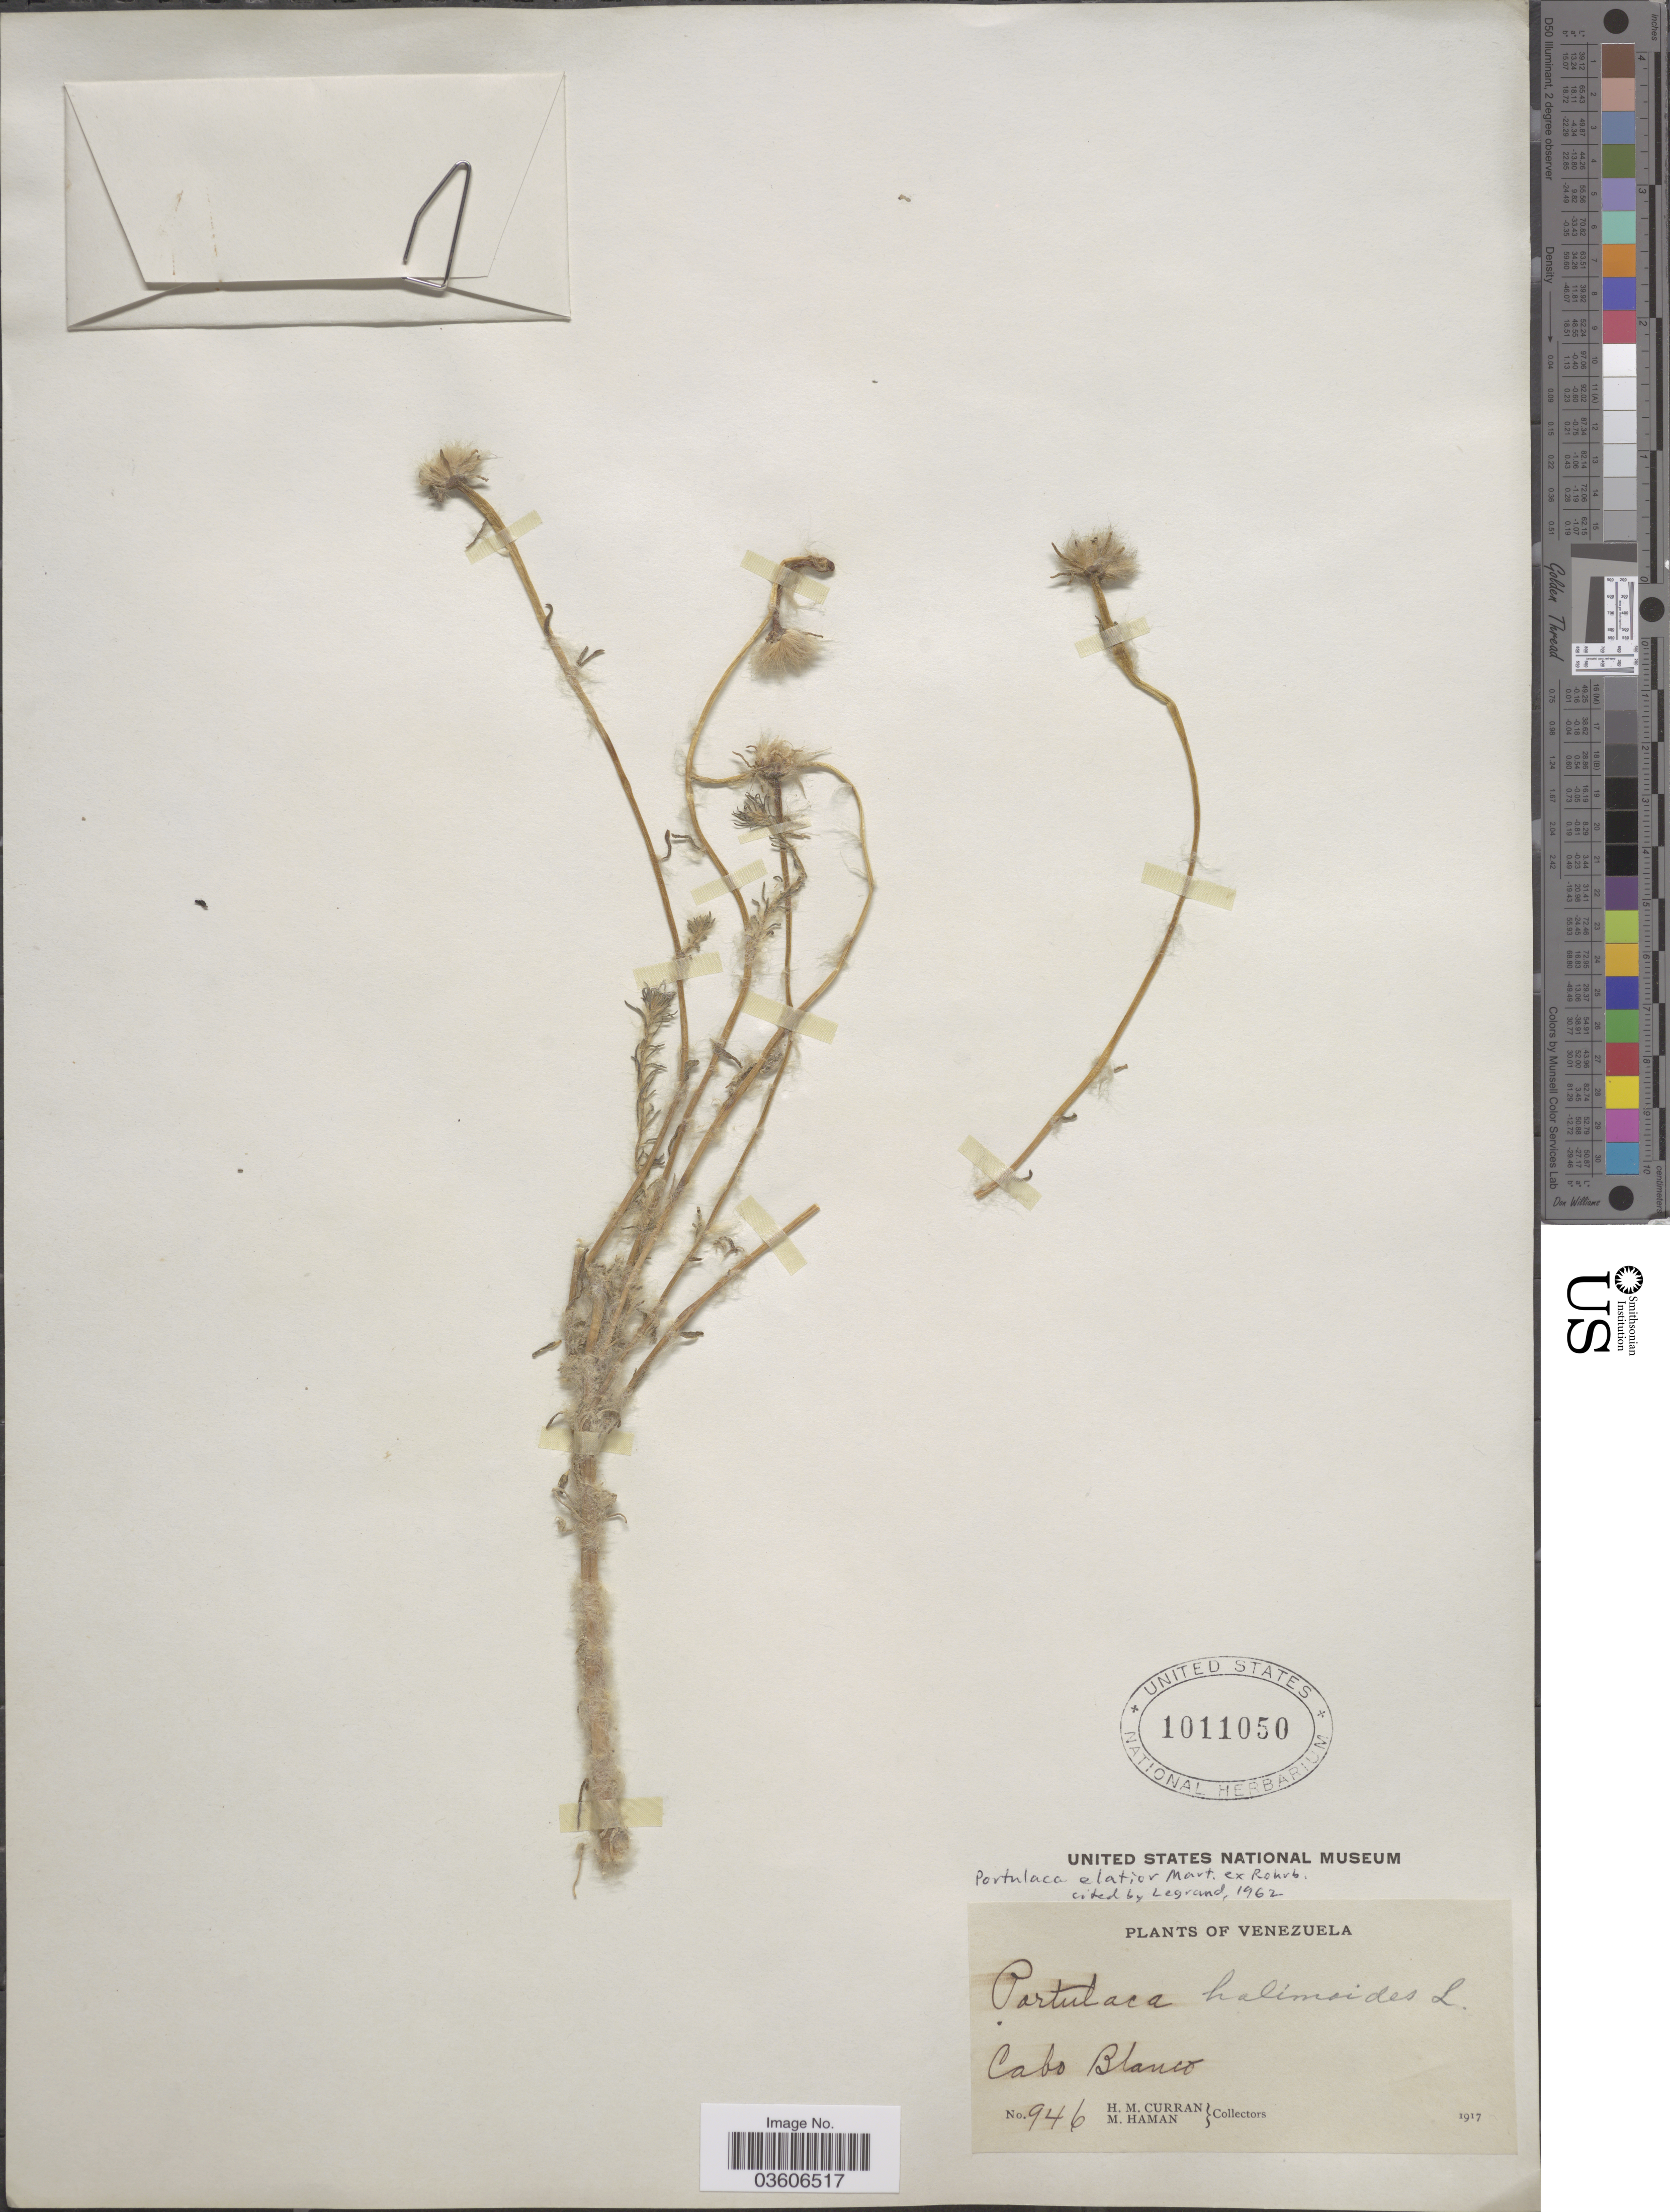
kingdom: Plantae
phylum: Tracheophyta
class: Magnoliopsida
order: Caryophyllales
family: Portulacaceae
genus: Portulaca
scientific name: Portulaca elatior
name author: Mart. ex Rohrb.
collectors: H. M. Curran & M. Haman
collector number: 946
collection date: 1917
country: Venezuela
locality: Cabo Blanco.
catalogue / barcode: US 1011050